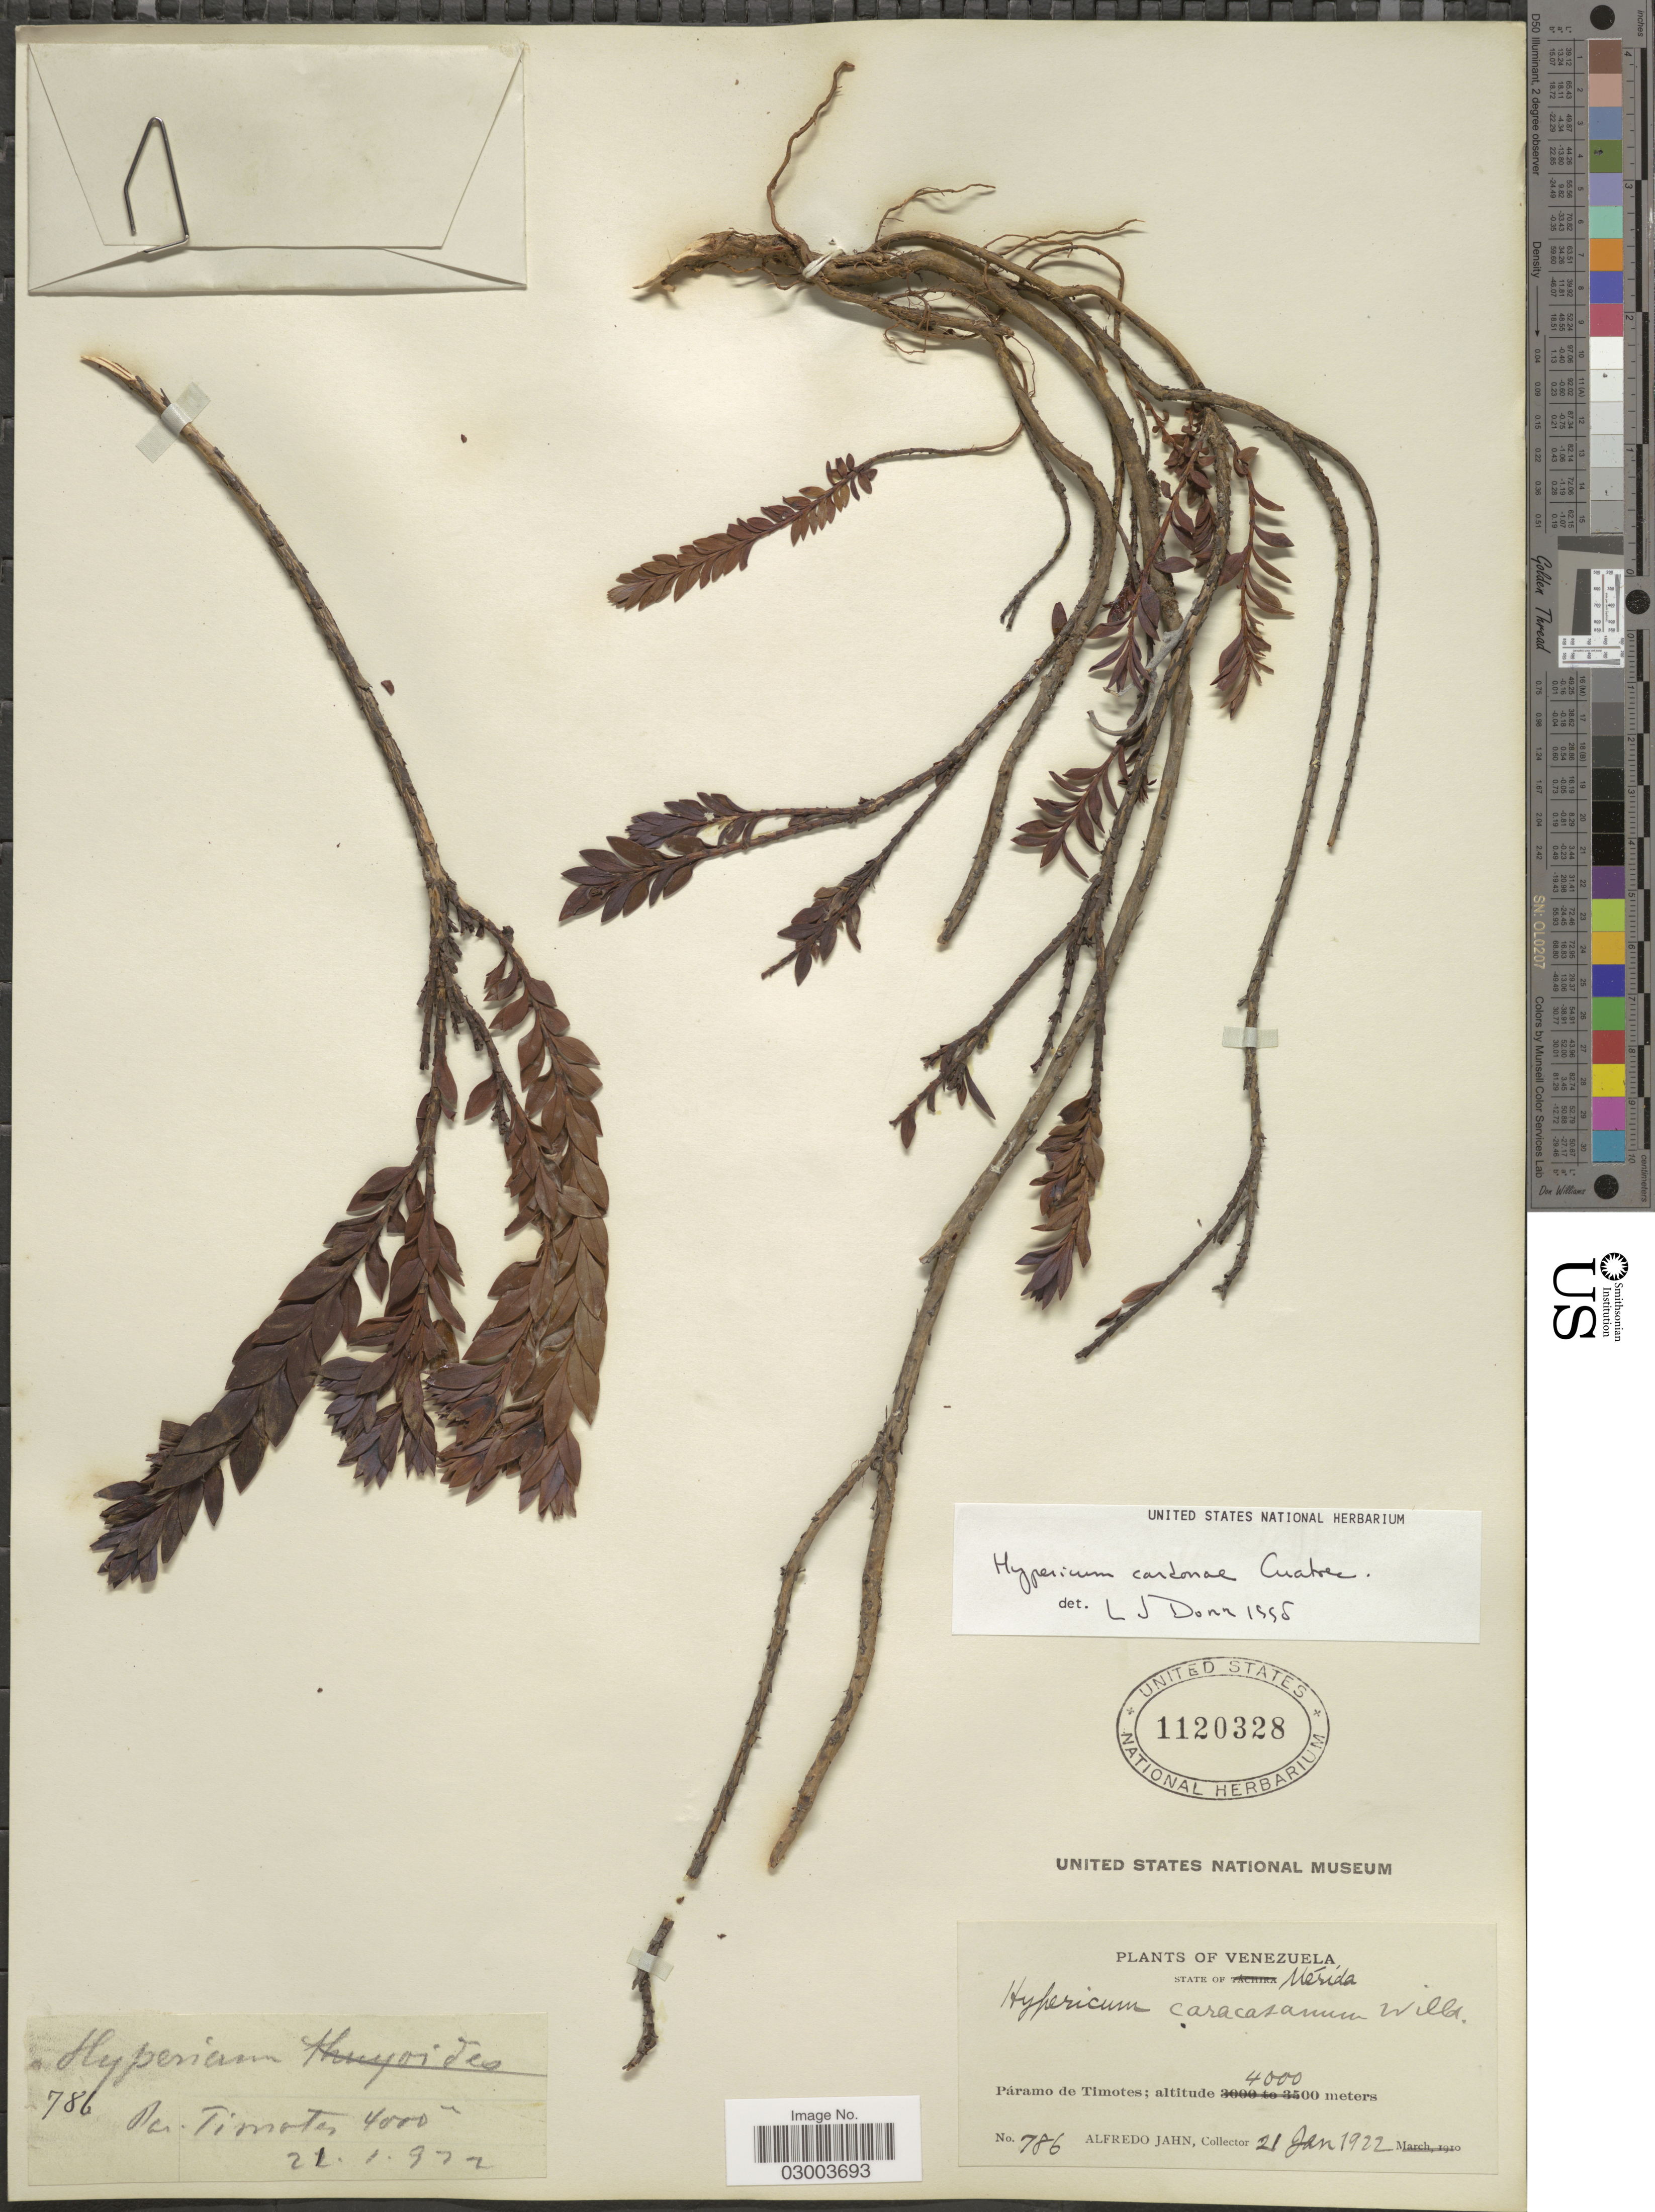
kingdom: Plantae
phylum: Tracheophyta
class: Magnoliopsida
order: Malpighiales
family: Hypericaceae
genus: Hypericum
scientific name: Hypericum cardonae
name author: Cuatrec.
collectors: A. Jahn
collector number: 786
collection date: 1922-01-21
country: Venezuela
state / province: Mérida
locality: Páramo de Timotes.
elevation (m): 4000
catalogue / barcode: US 1120328